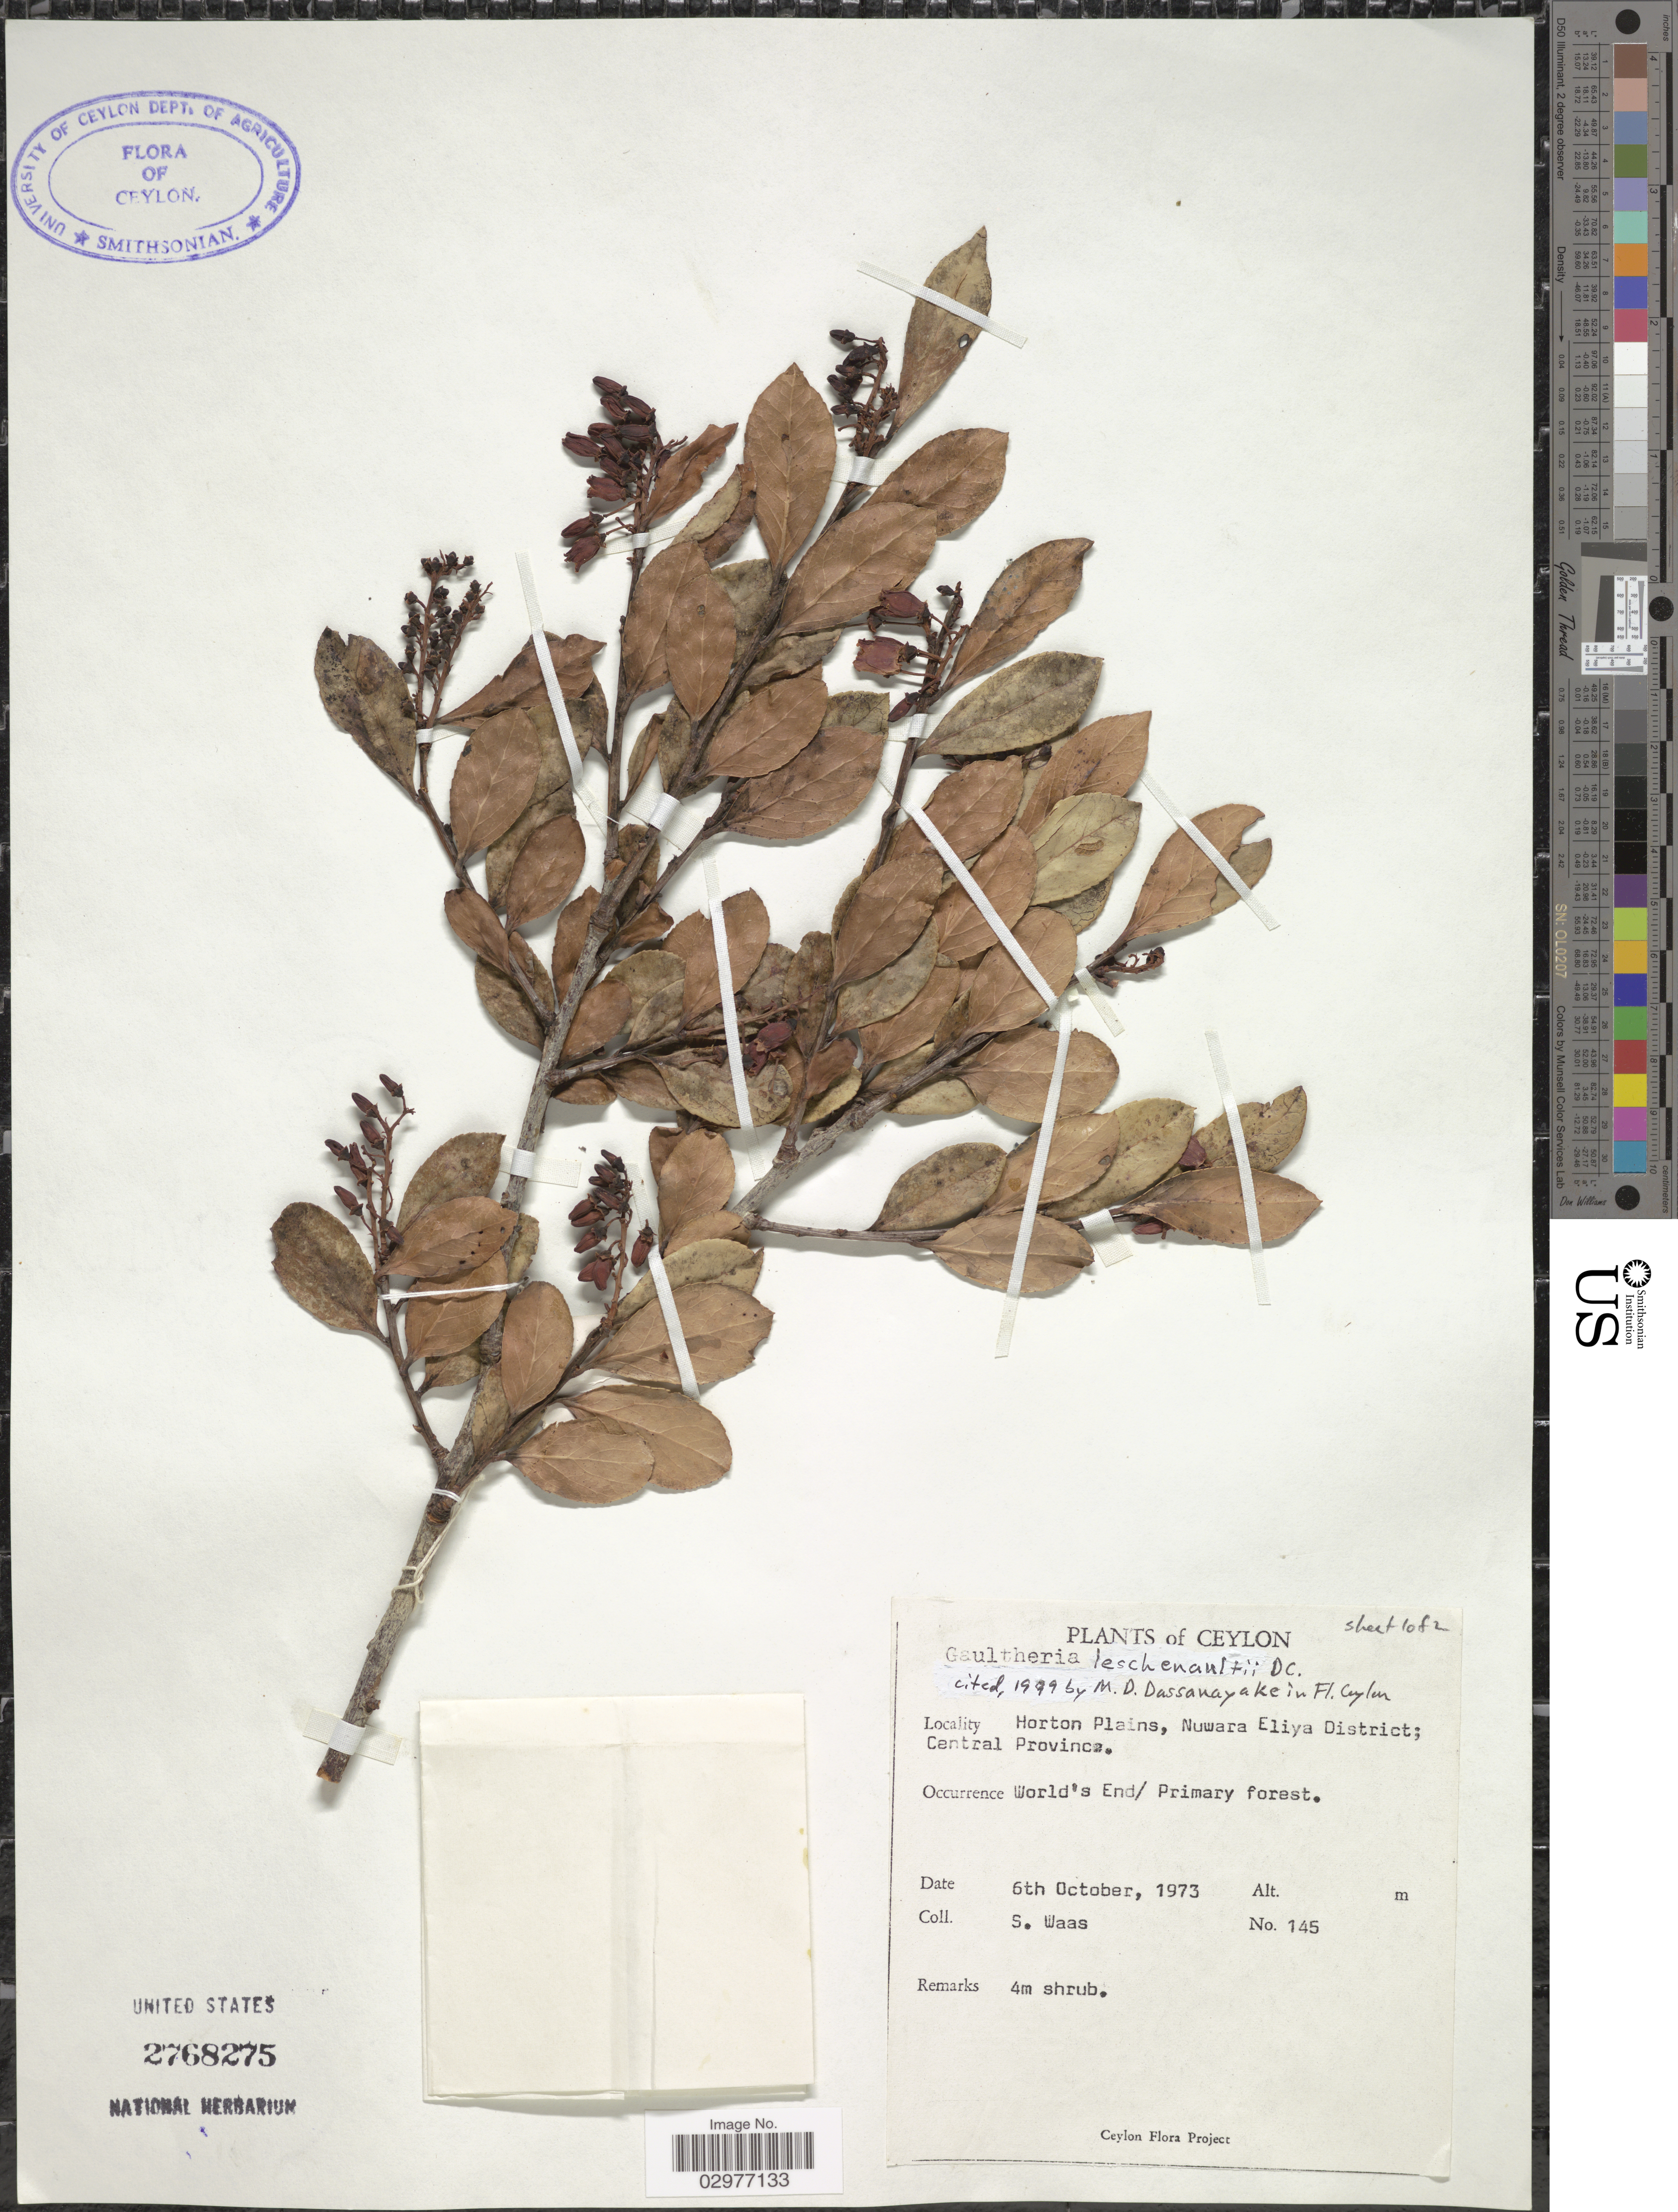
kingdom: Plantae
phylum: Tracheophyta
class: Magnoliopsida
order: Ericales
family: Ericaceae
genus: Gaultheria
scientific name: Gaultheria leschenaultii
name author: DC.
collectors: S. Waas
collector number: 145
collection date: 1973-10-06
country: Sri Lanka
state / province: Central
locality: Ceylon. Horton Plains, Nuwara Eliya District. World's End.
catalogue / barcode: US 2768275